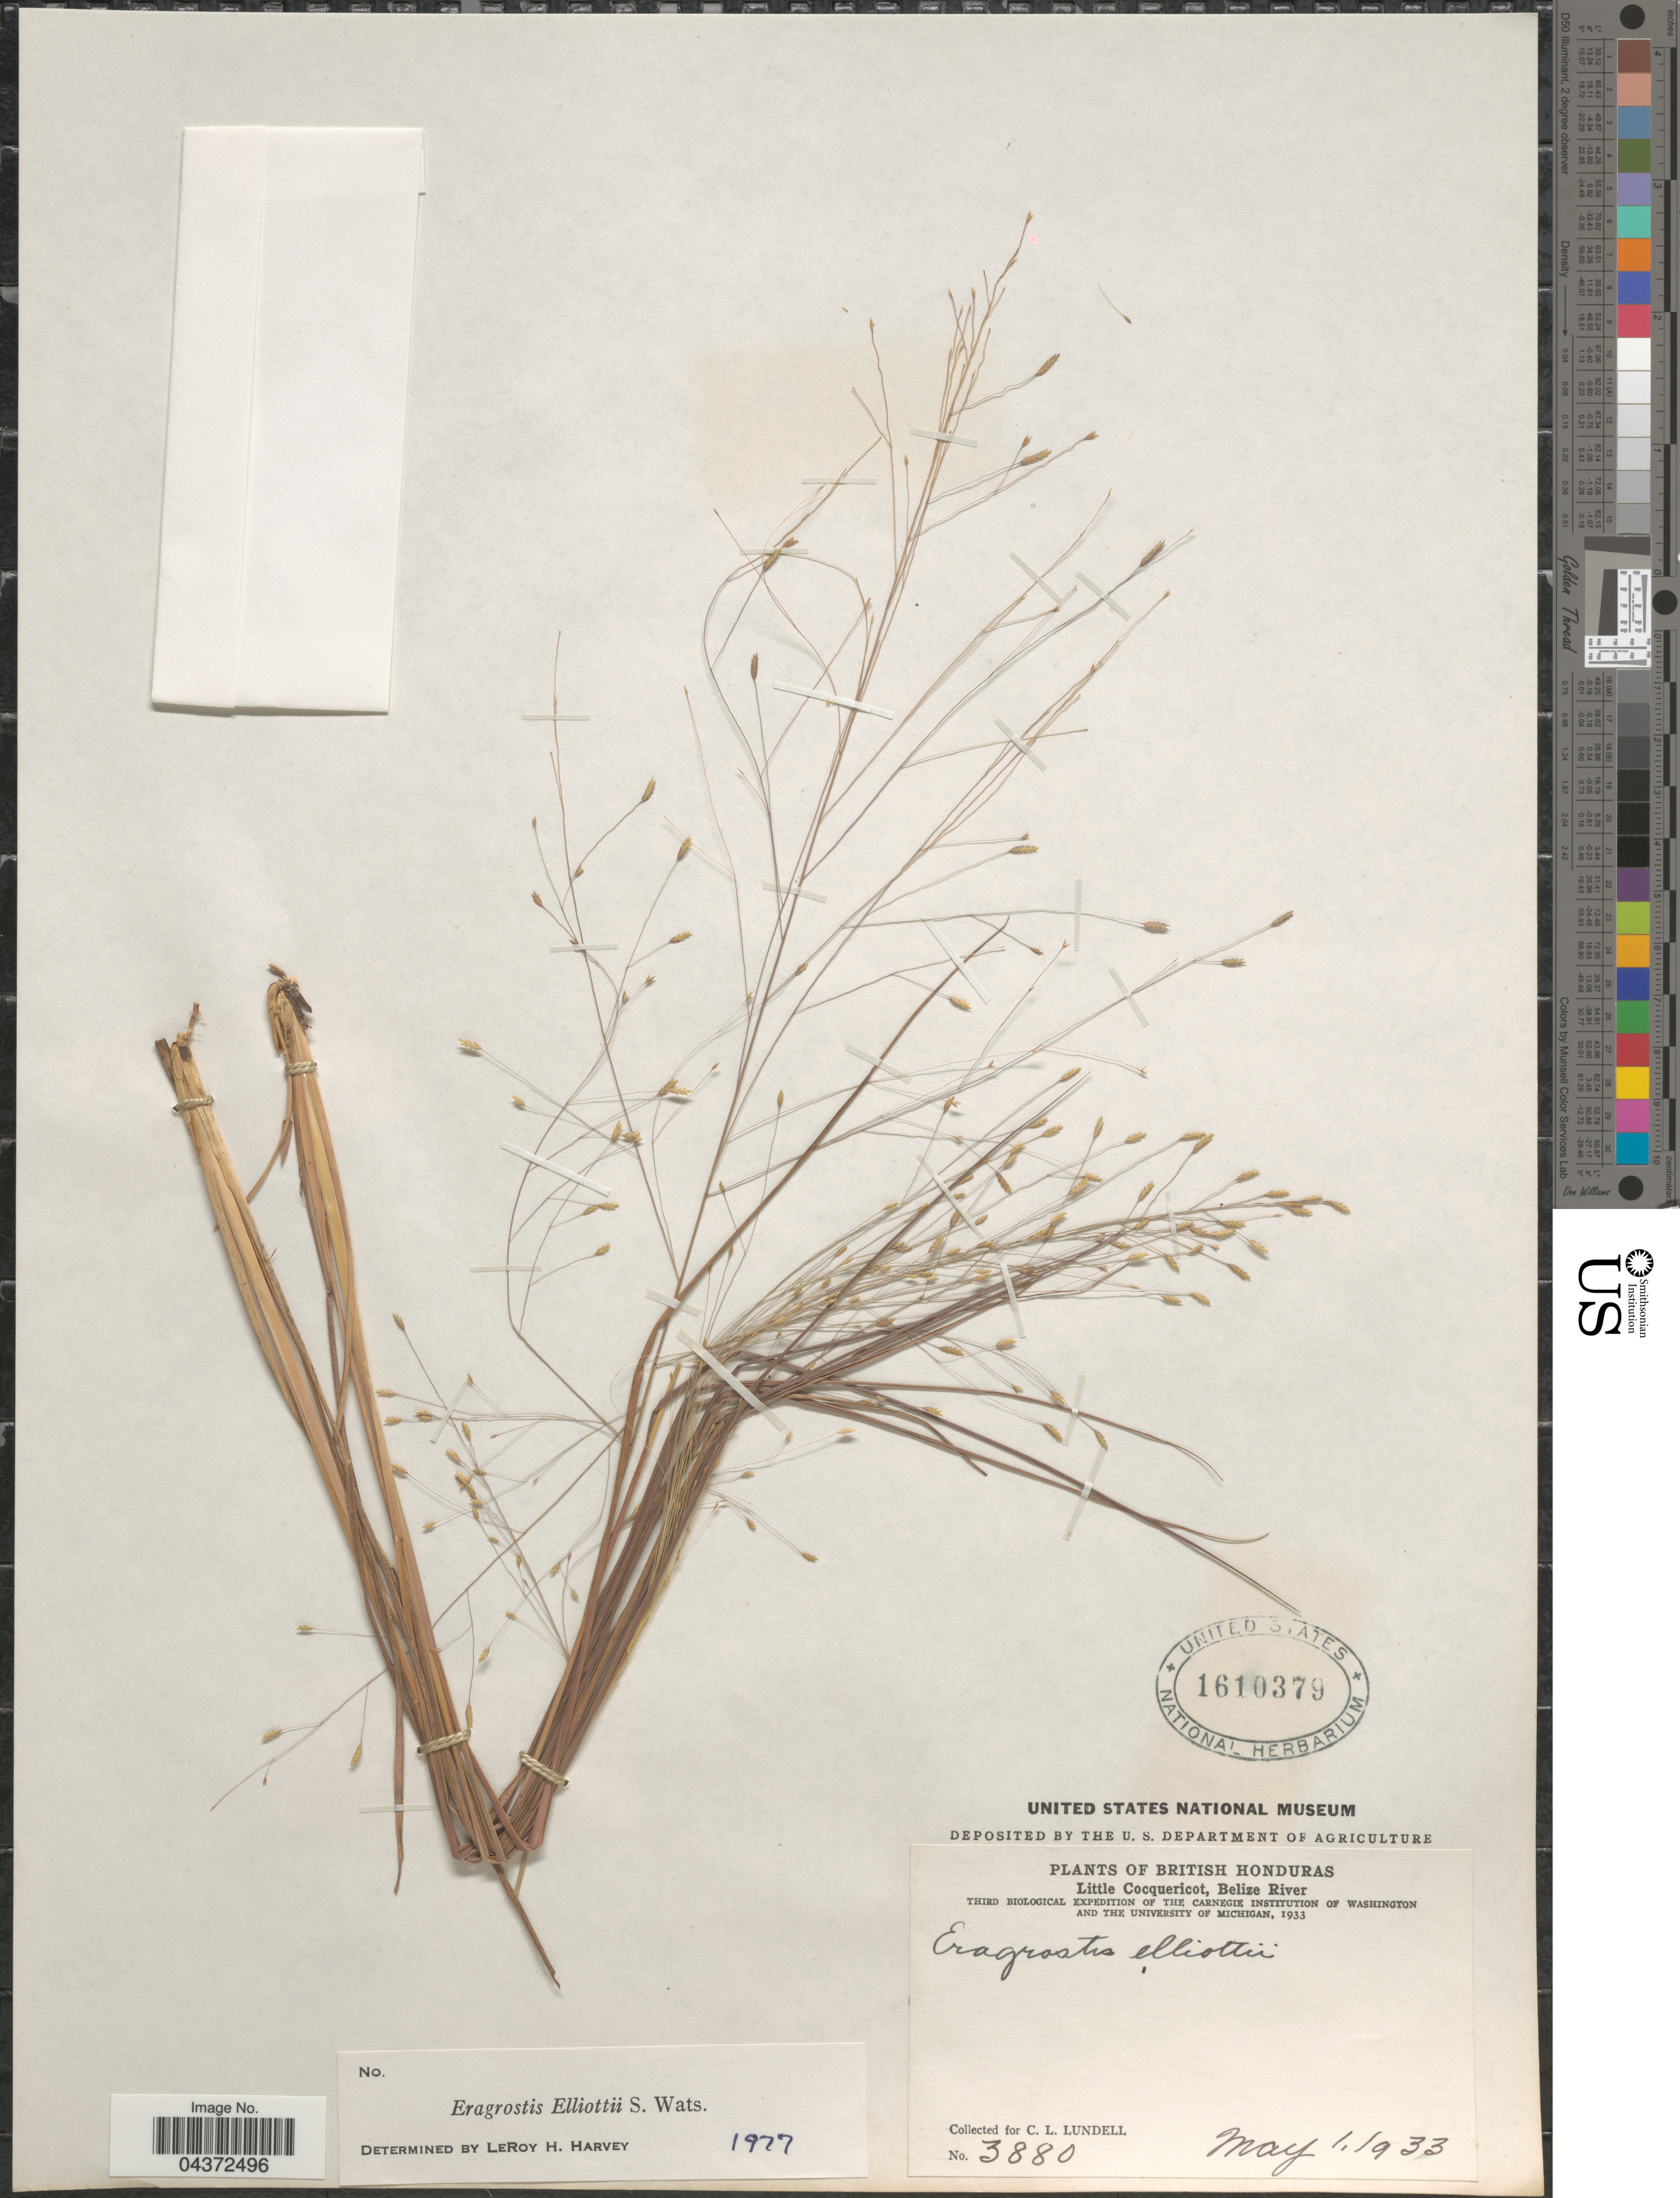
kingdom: Plantae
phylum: Tracheophyta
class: Liliopsida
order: Poales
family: Poaceae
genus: Eragrostis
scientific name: Eragrostis elliottii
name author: S. Watson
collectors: C. L. Lundell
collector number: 3880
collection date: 1933-05-01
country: Belize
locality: British Honduras. Little Cocquericot, Belize River. Third Biological Expedition of the Carnegie Institution of Washington and the University of Michigan, 1933.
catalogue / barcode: US 1610379